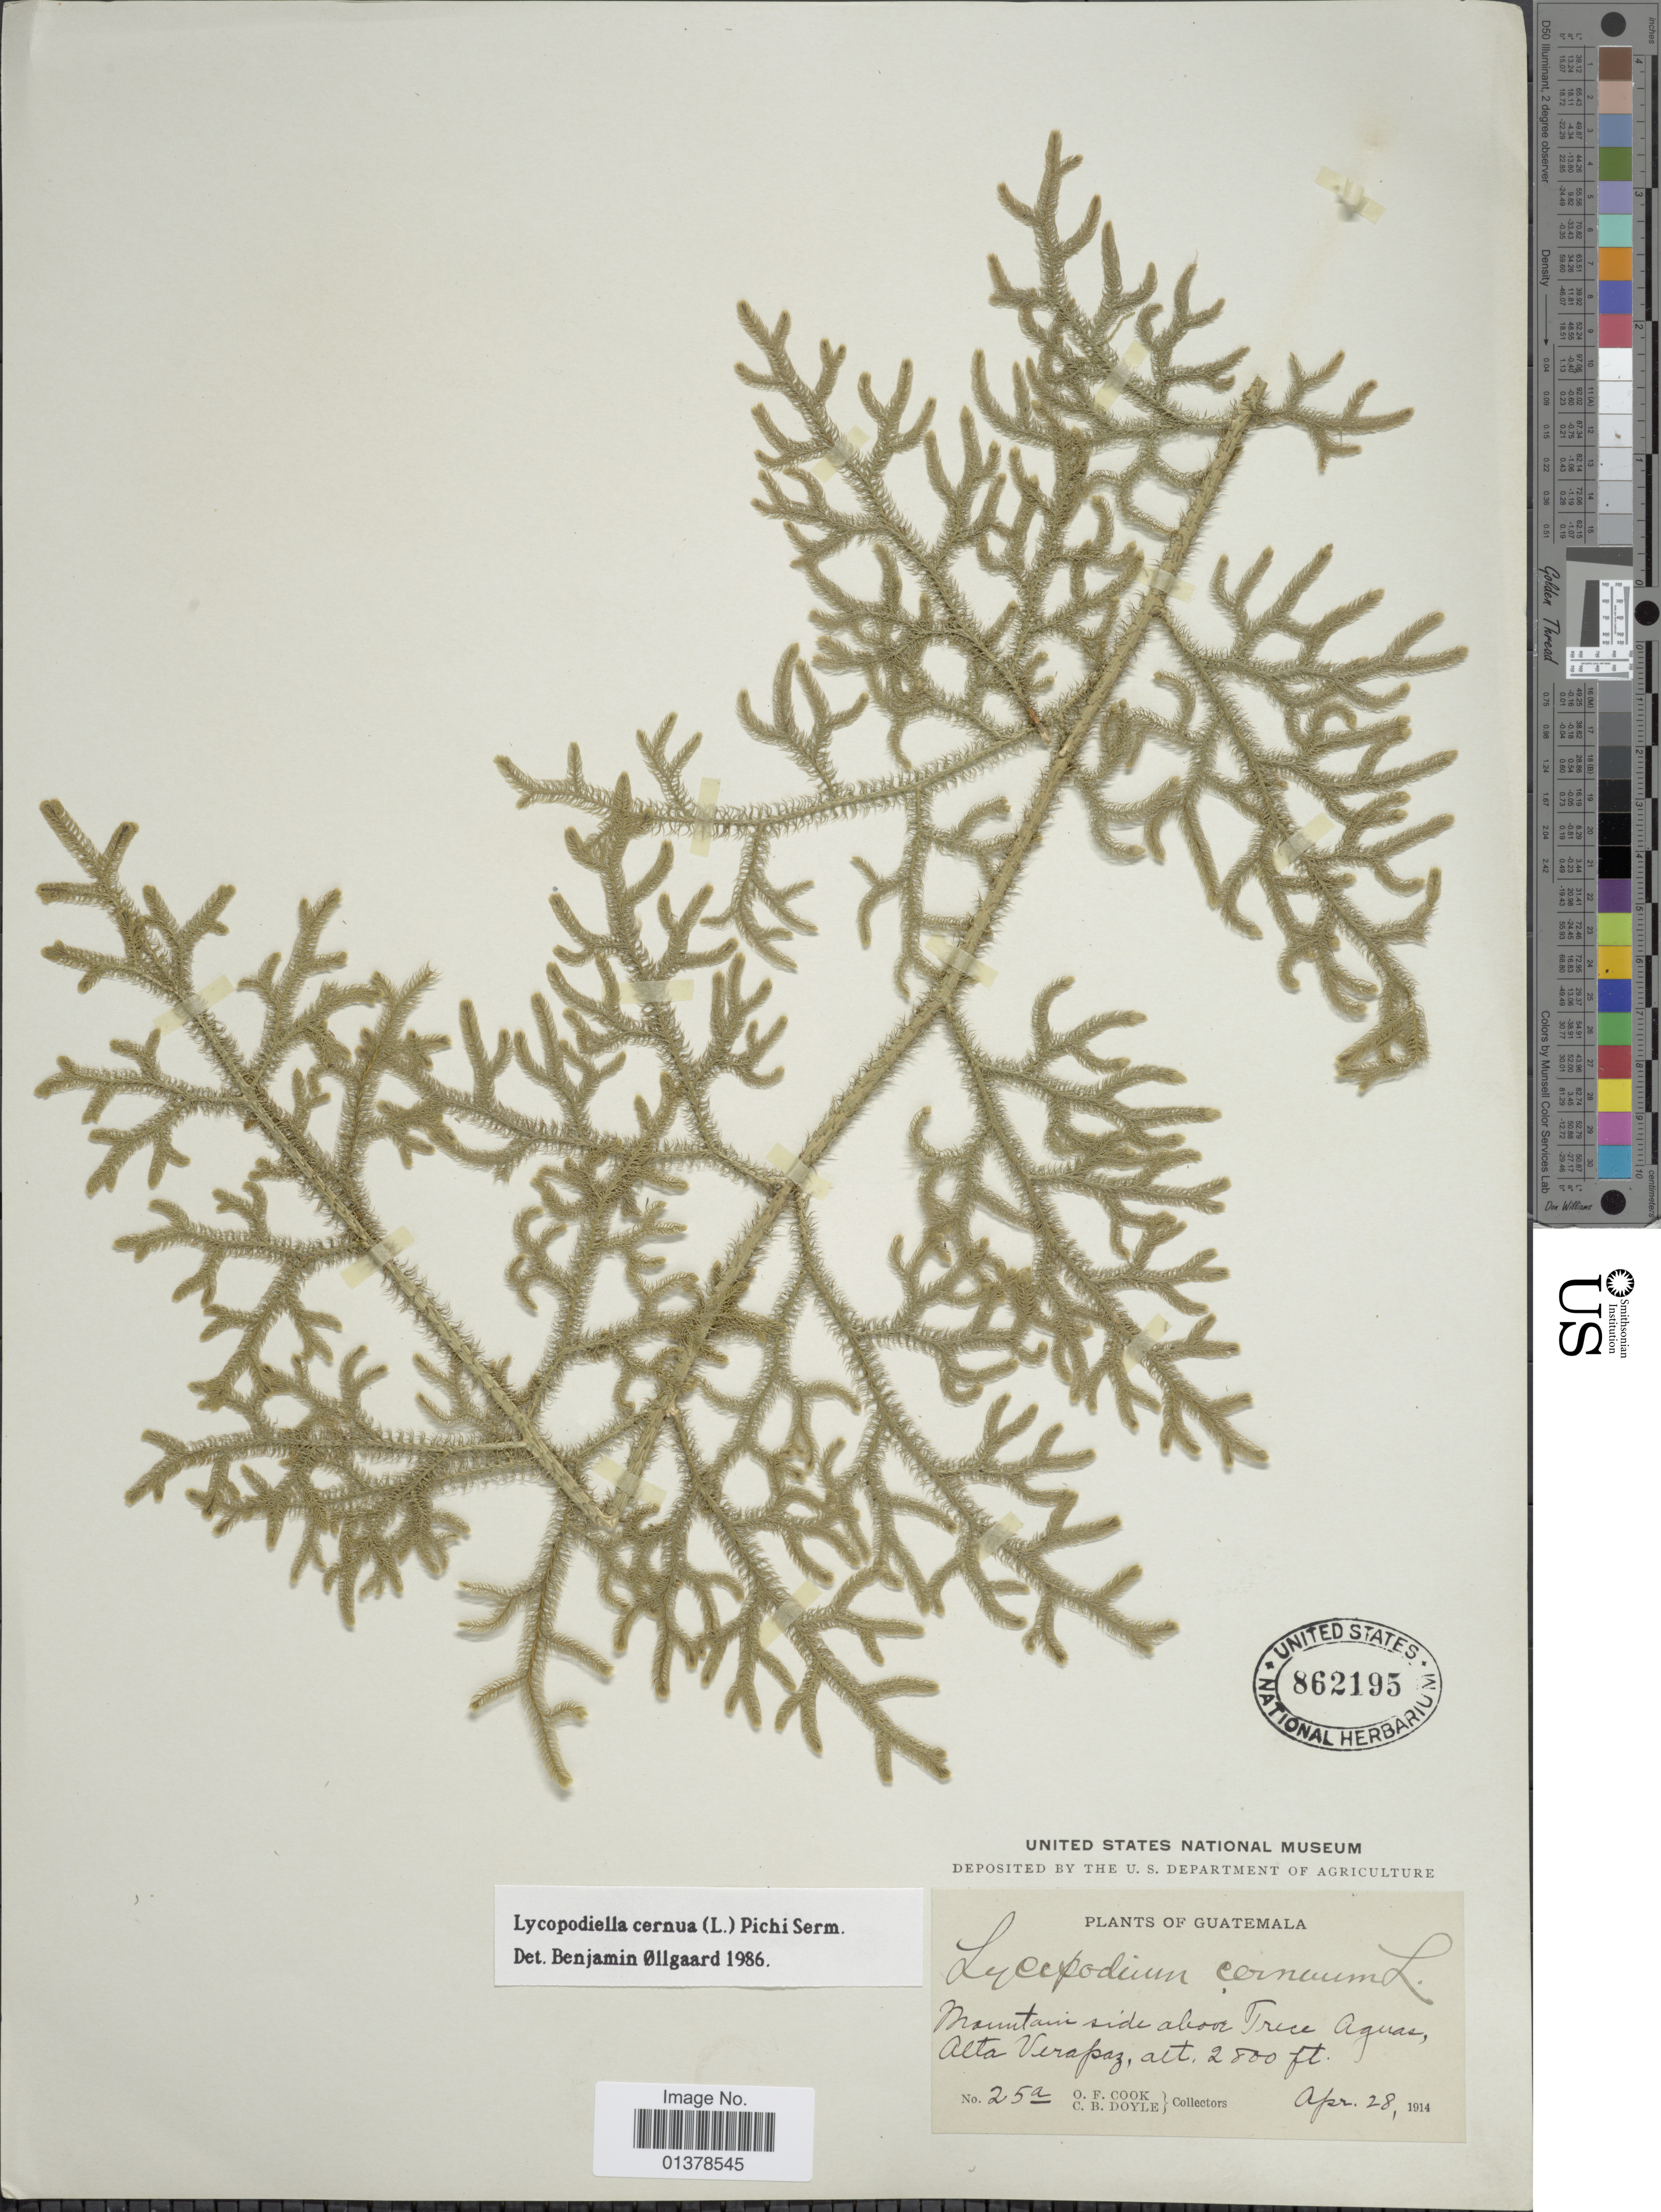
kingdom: Plantae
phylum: Tracheophyta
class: Lycopodiopsida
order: Lycopodiales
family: Lycopodiaceae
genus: Palhinhaea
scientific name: Palhinhaea cernua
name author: (L.) Vasc. & Franco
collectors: O. F. Cook & C. Doyle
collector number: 25a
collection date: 1914-04-28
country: Guatemala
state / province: Alta Verapaz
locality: Mountain side above Trece Aguas, Alta Verapaz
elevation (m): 853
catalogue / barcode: US 862195